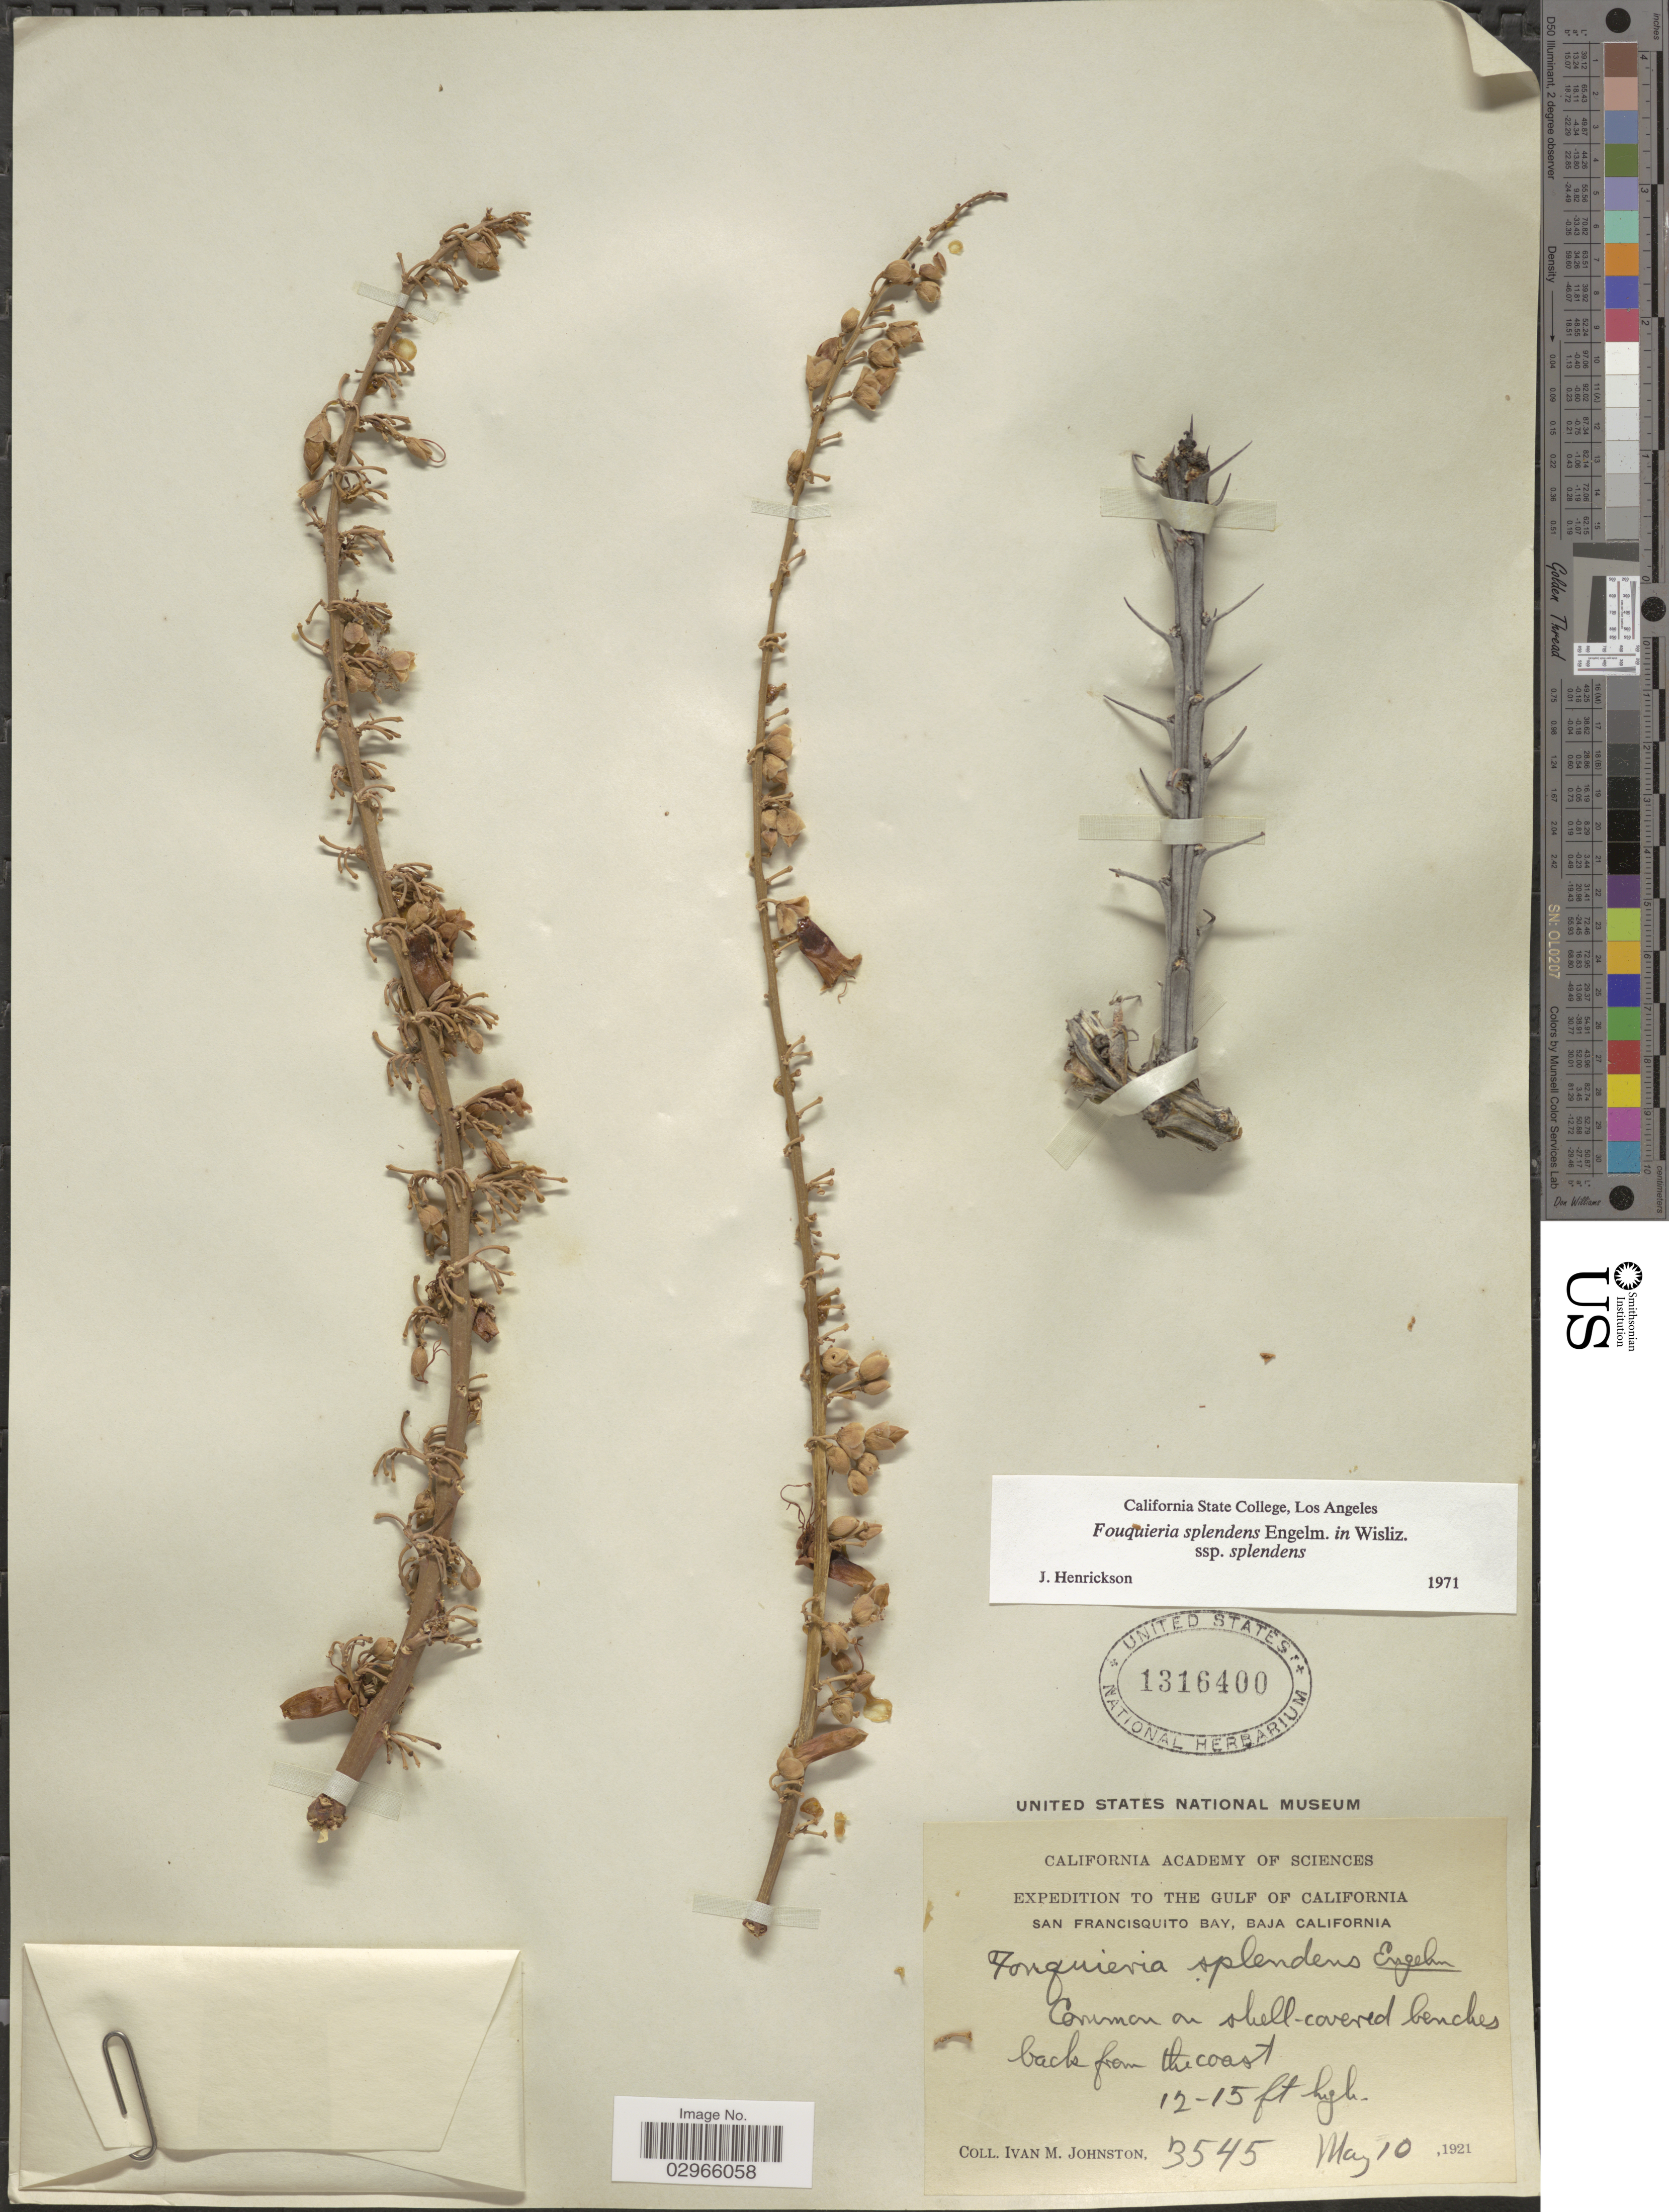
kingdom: Plantae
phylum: Tracheophyta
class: Magnoliopsida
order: Ericales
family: Fouquieriaceae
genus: Fouquieria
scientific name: Fouquieria splendens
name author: Engelm.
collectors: I.M. Johnston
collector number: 3545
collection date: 1921-05-10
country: Mexico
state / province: Baja California Norte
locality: The Gulf of California. San Francisquito Bay. Common on shell-covered benches back from the coast.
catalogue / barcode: US 1316400